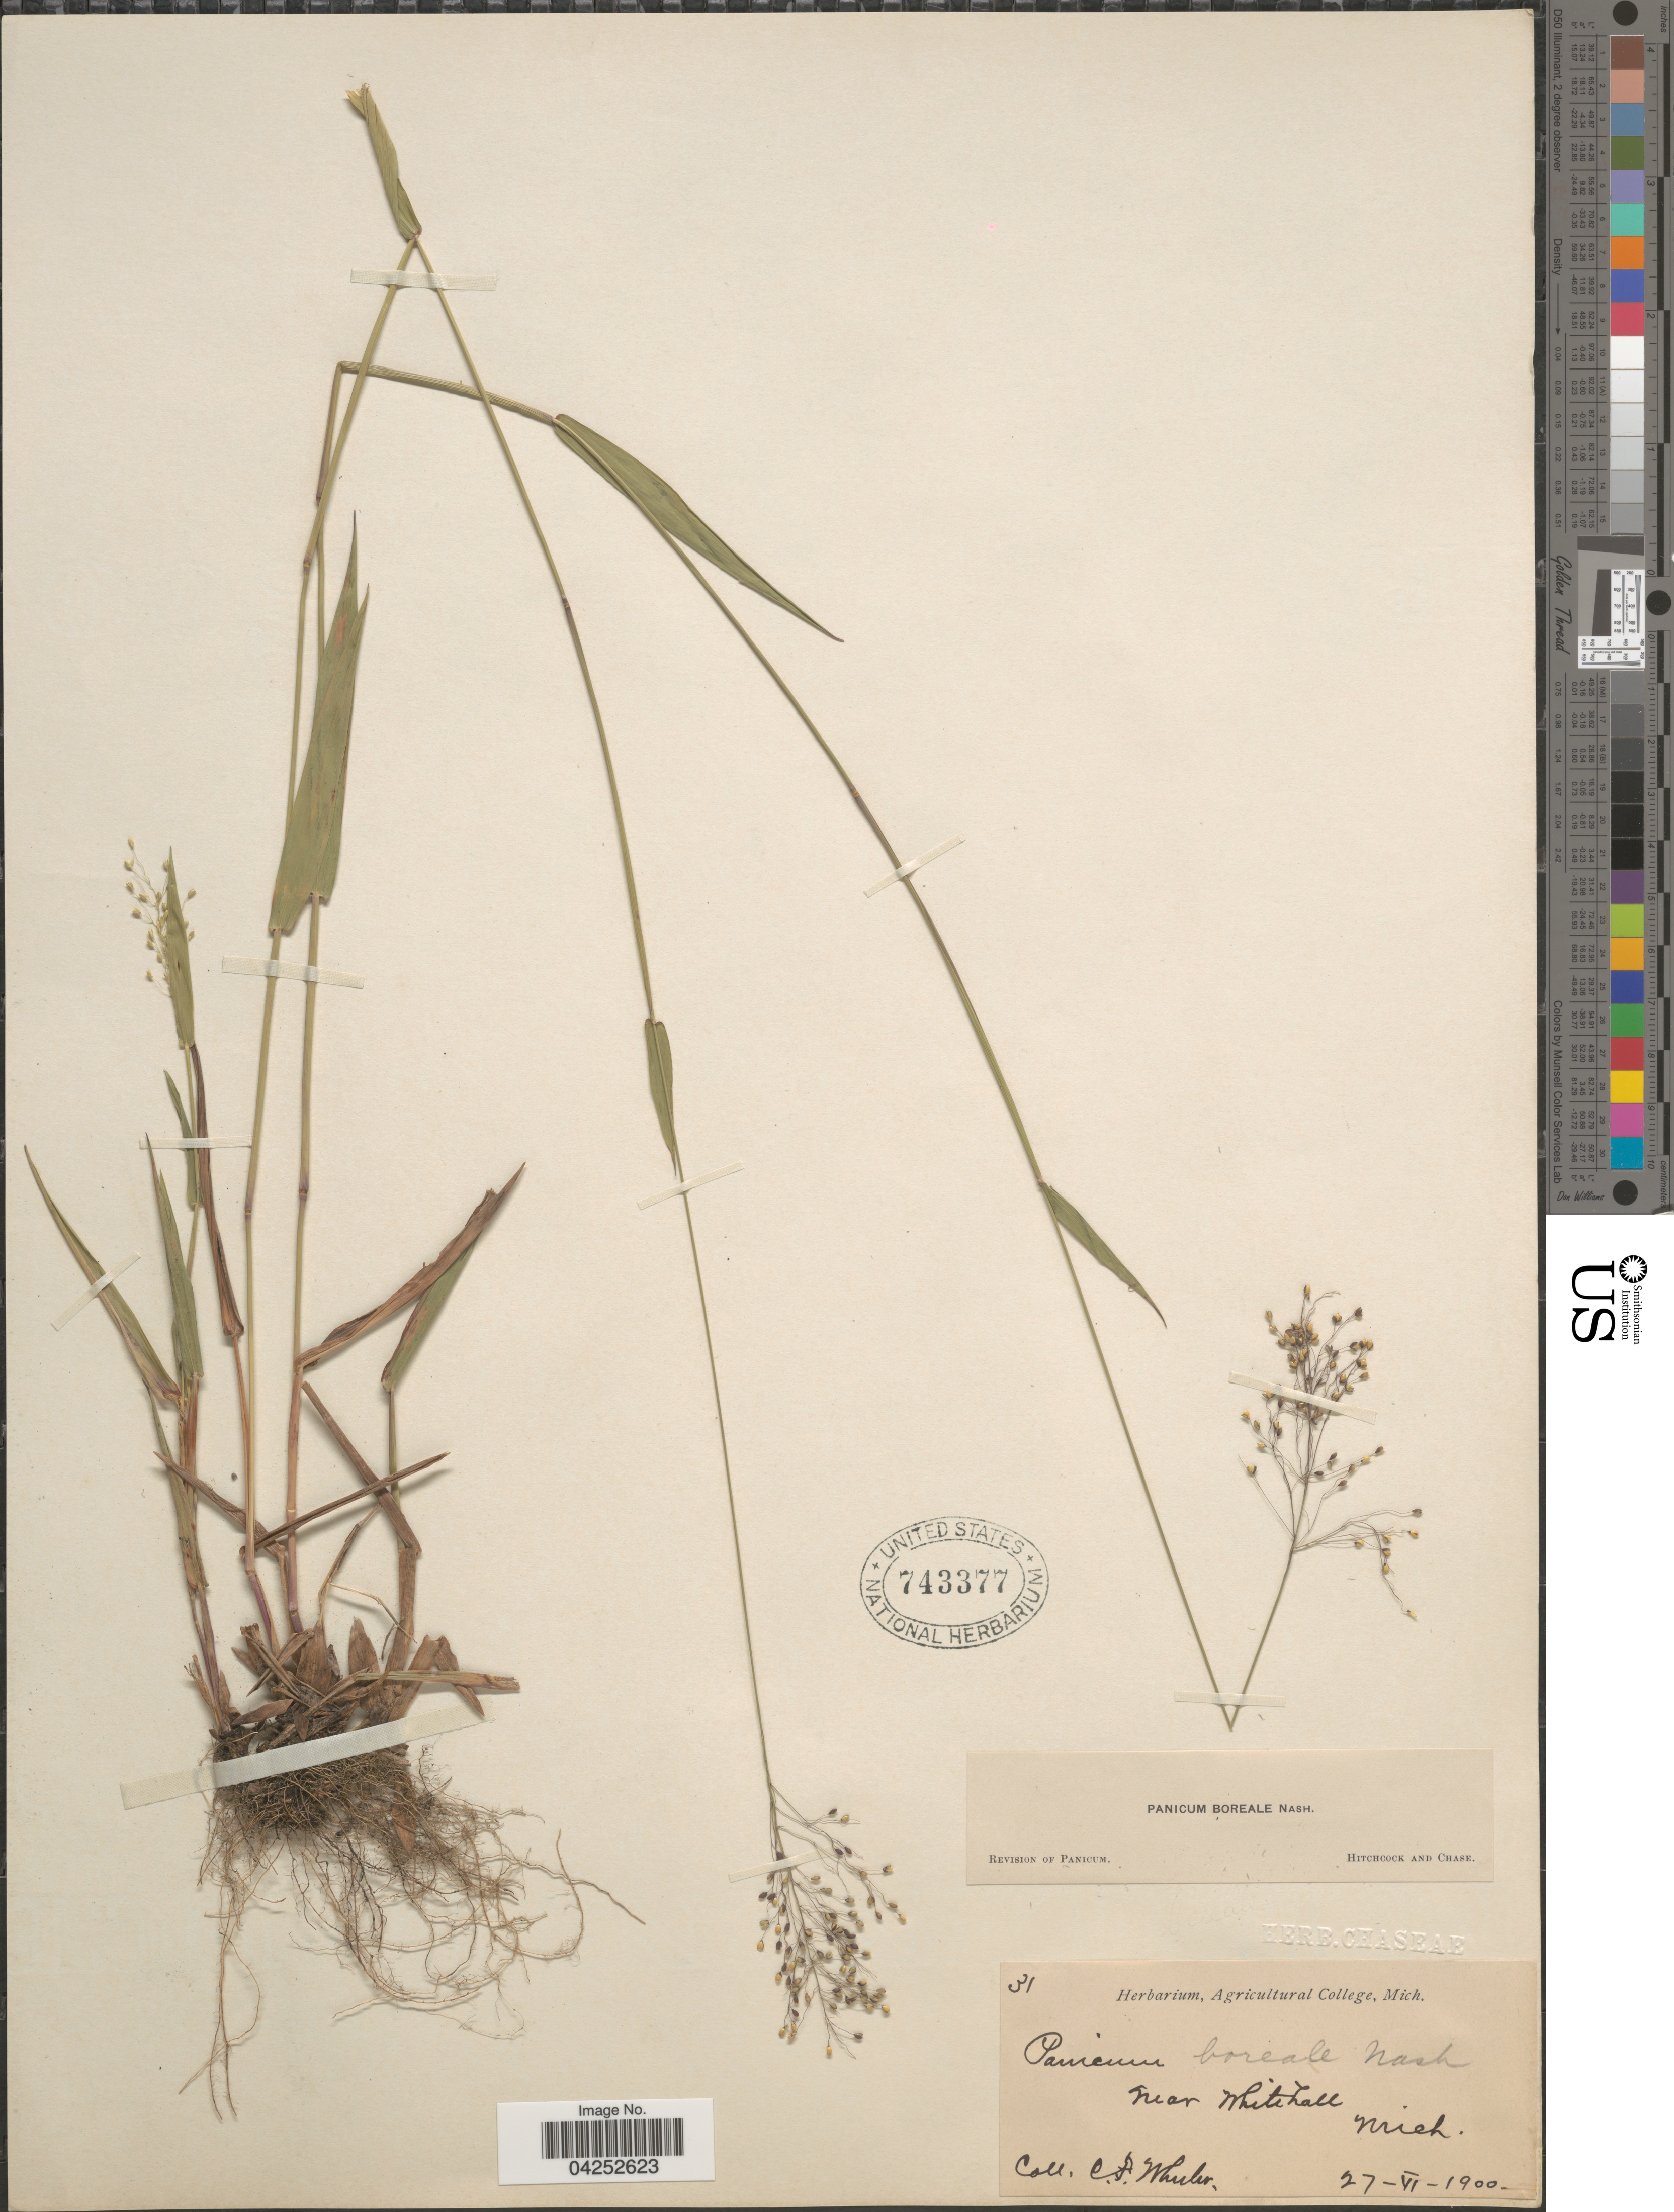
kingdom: Plantae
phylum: Tracheophyta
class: Liliopsida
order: Poales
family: Poaceae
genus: Dichanthelium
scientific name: Dichanthelium boreale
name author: (Nash) Freckmann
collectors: C. Wheeler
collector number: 31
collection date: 1900-06-27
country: United States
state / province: Michigan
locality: Near Whitehall.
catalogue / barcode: US 743377